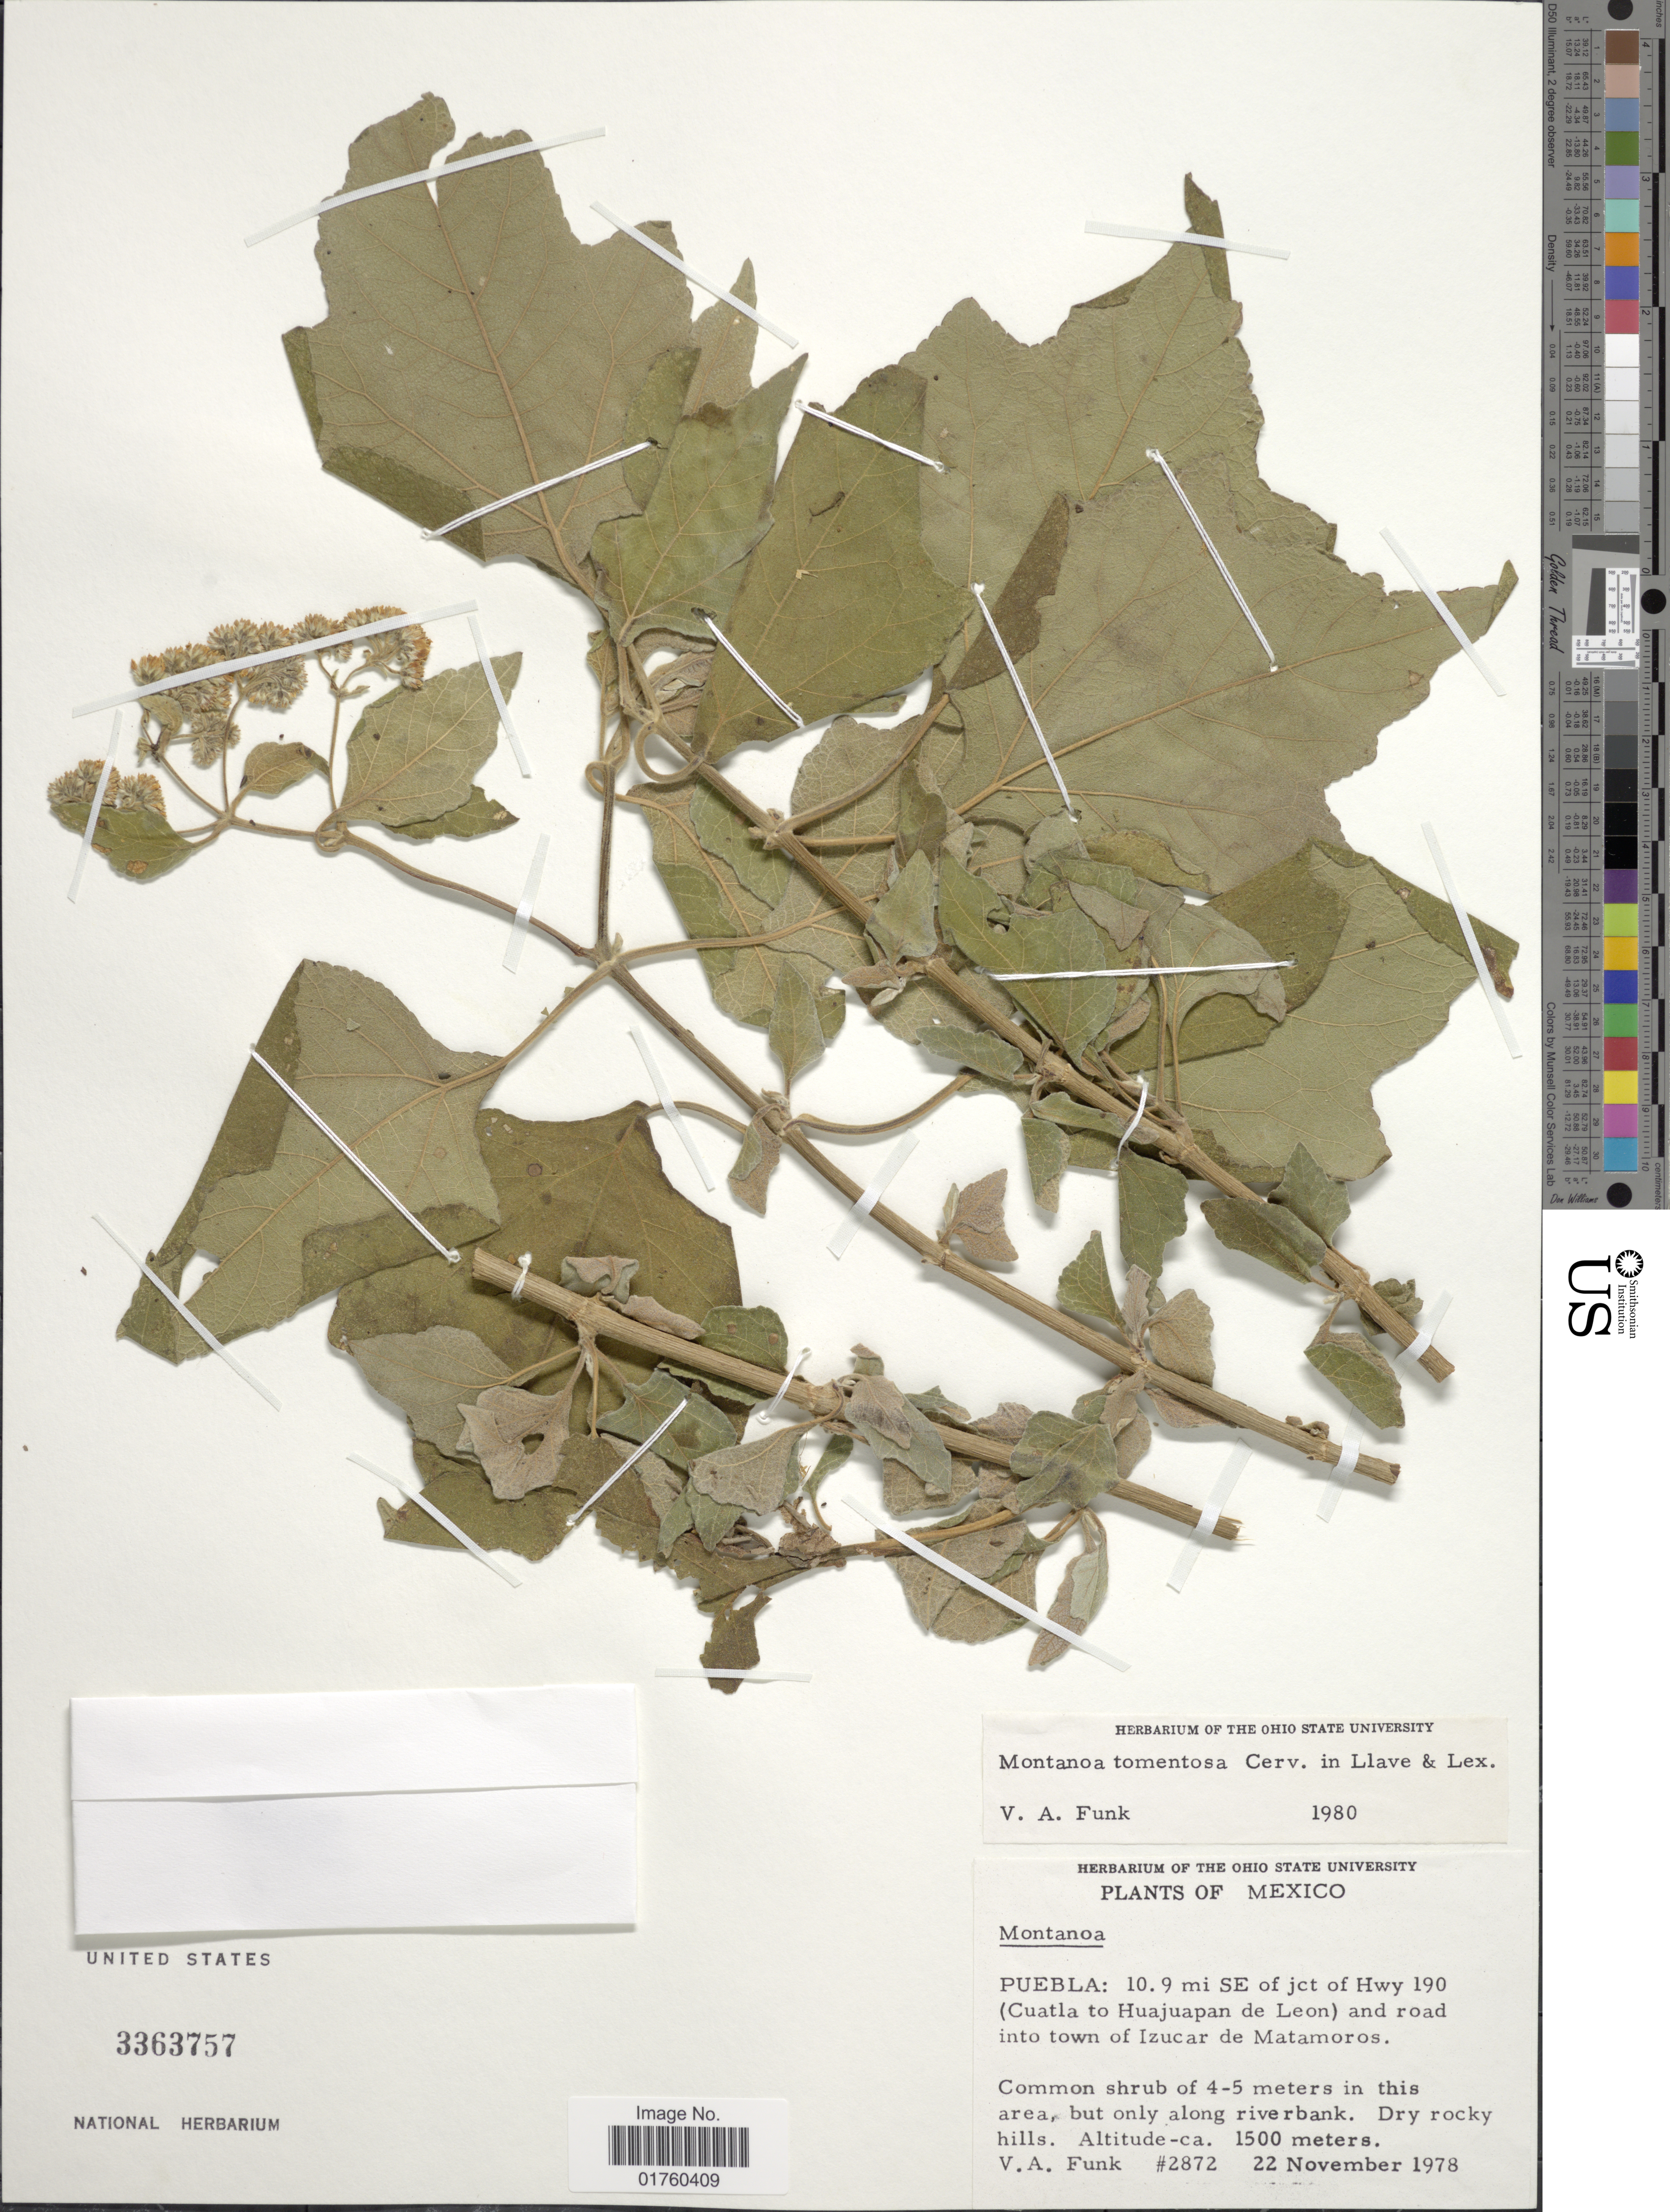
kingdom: Plantae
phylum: Tracheophyta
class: Magnoliopsida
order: Asterales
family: Asteraceae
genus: Montanoa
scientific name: Montanoa tomentosa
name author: Cerv.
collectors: V. Funk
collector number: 2872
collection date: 1978-11-22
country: Mexico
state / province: Puebla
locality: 10.9 mi SE of jct of Hwy 190 (Cuatla to Huajuapan de Leon) and road into town of Izucar de Matamores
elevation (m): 1500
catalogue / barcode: US 3363757